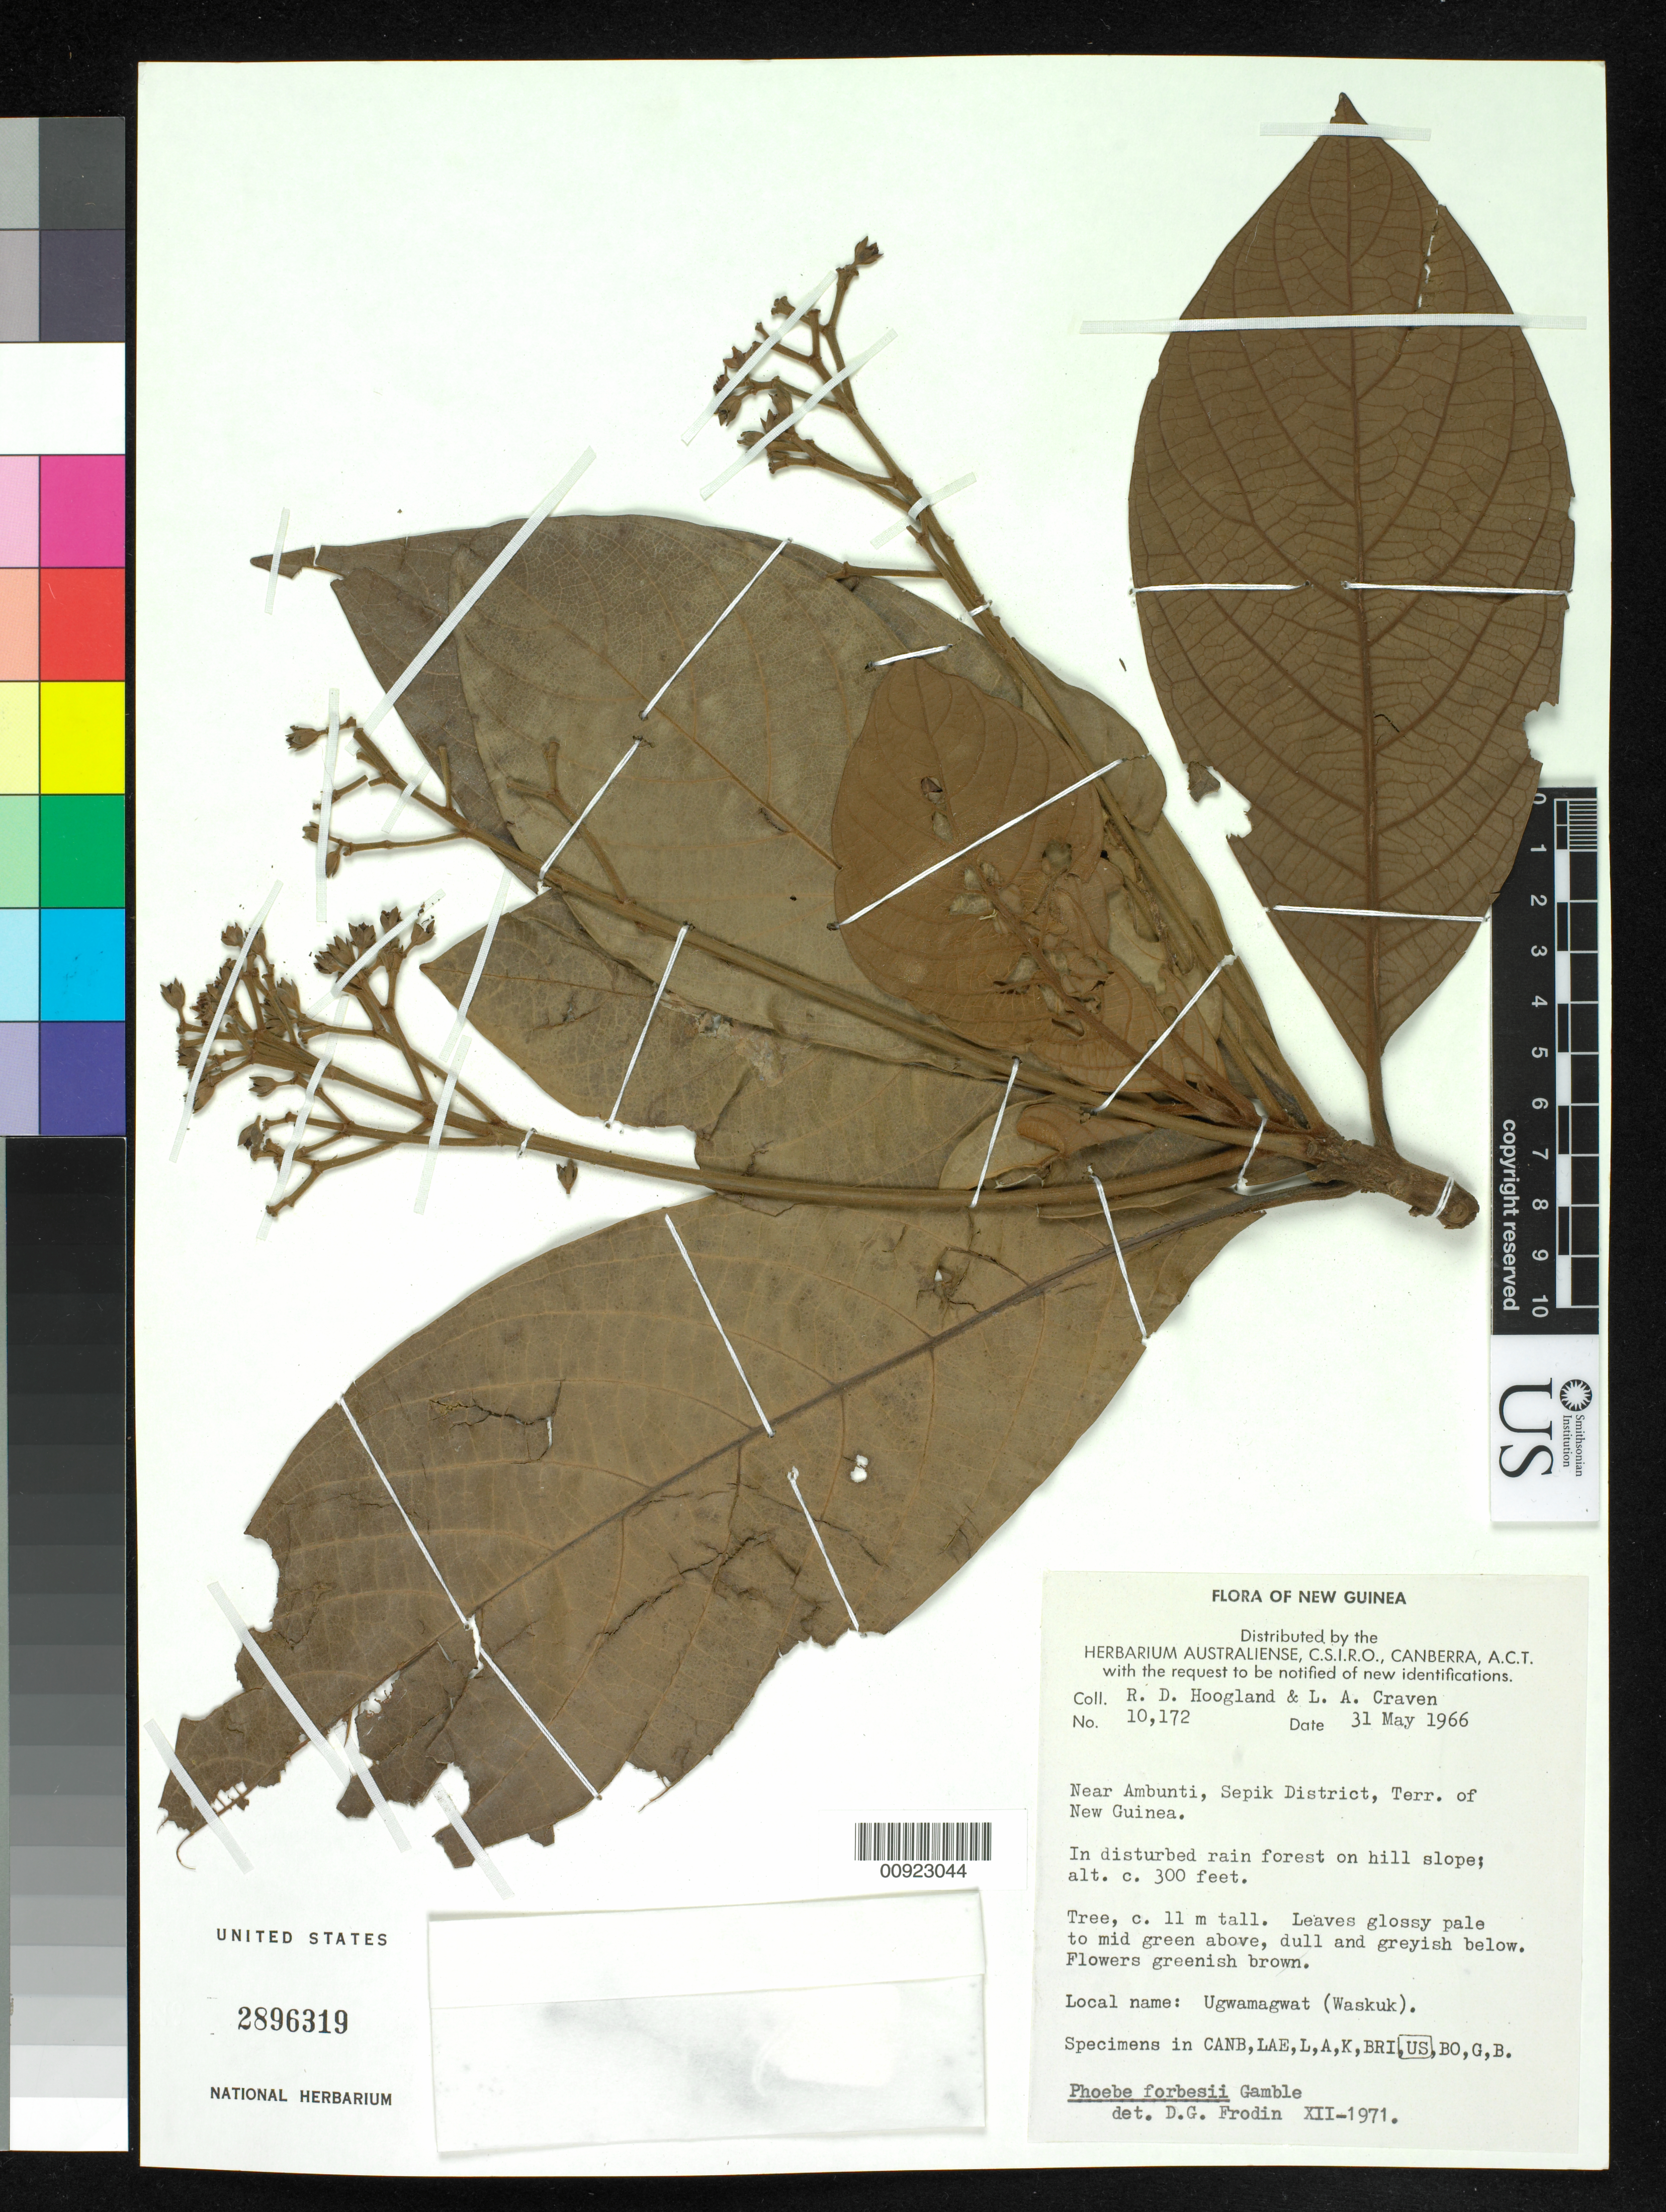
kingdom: Plantae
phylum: Tracheophyta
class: Magnoliopsida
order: Laurales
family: Lauraceae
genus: Phoebe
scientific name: Phoebe forbesii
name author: Gamble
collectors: R. D. Hoogland & L. A. Craven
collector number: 10172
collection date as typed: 31 May 1966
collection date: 1966-05-31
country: Papua New Guinea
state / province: Sepik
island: New Guinea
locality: Near Ambunti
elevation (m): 91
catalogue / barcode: US 2896319